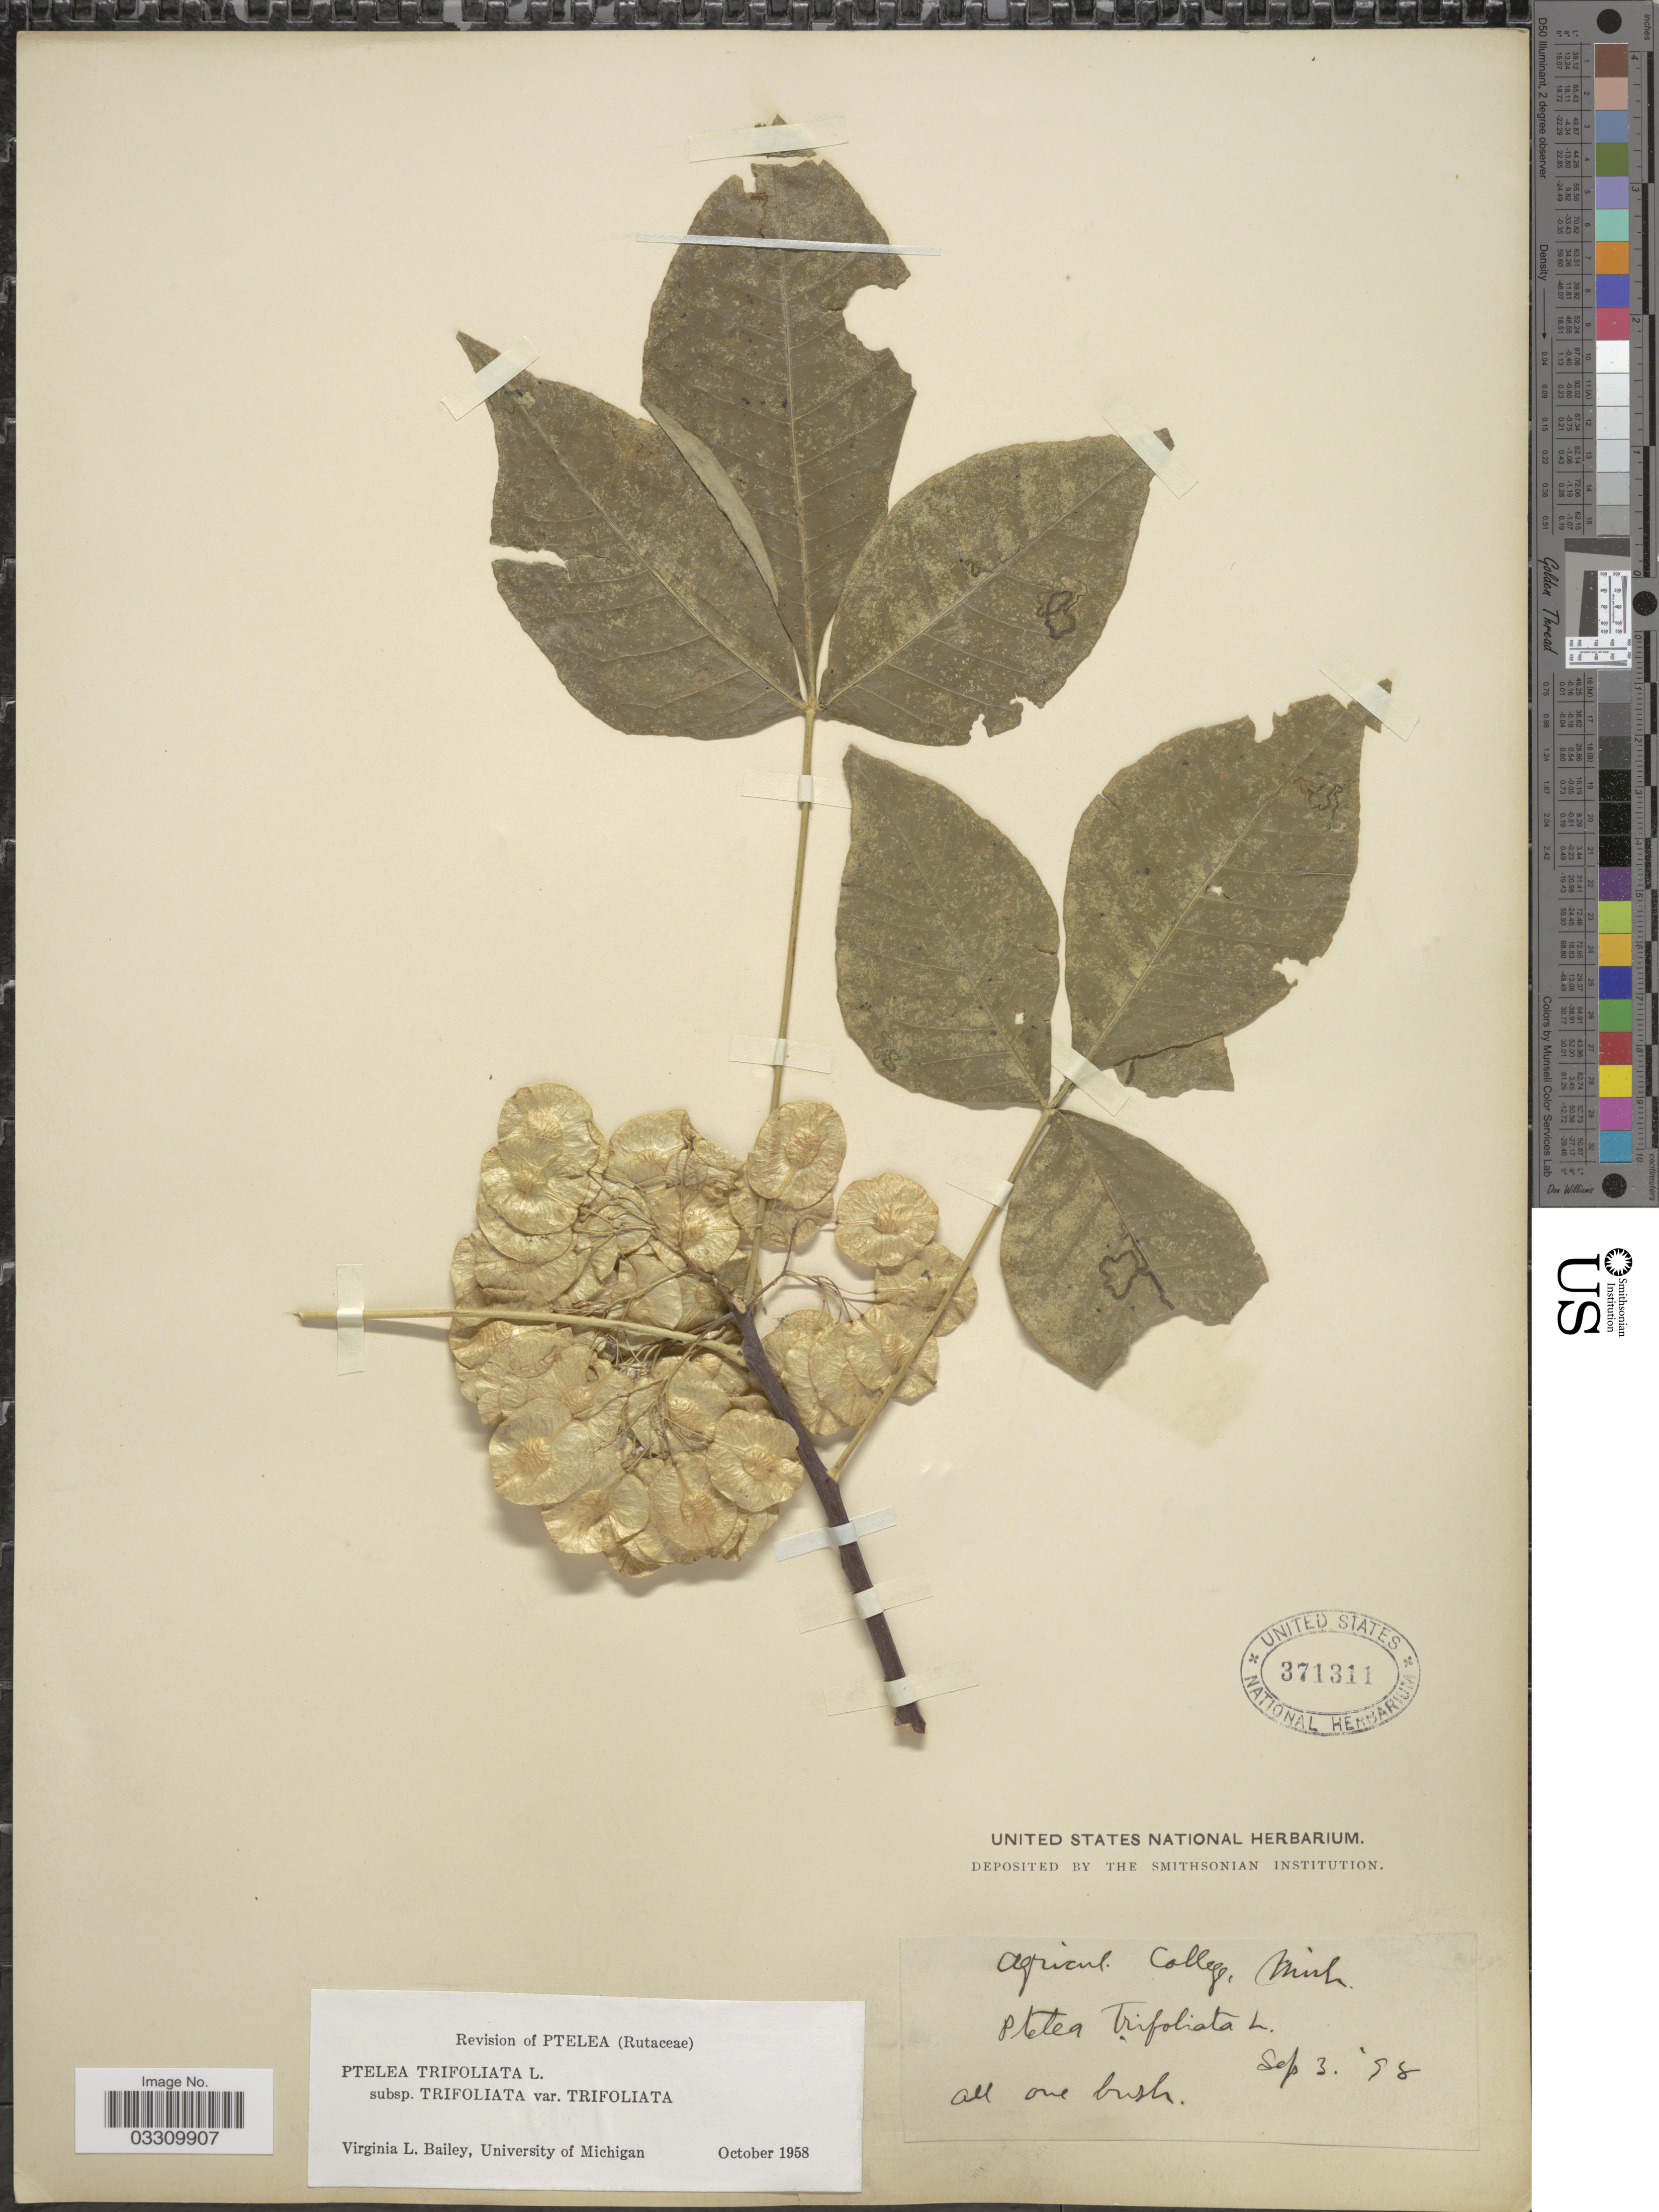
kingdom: Plantae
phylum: Tracheophyta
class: Magnoliopsida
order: Sapindales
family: Rutaceae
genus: Ptelea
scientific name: Ptelea trifoliata var. trifoliata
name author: L.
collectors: ex herb. United States National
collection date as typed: Transcribed d/m/y: 3/9/58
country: United States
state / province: Michigan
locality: Agricul. College.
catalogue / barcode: US 371311